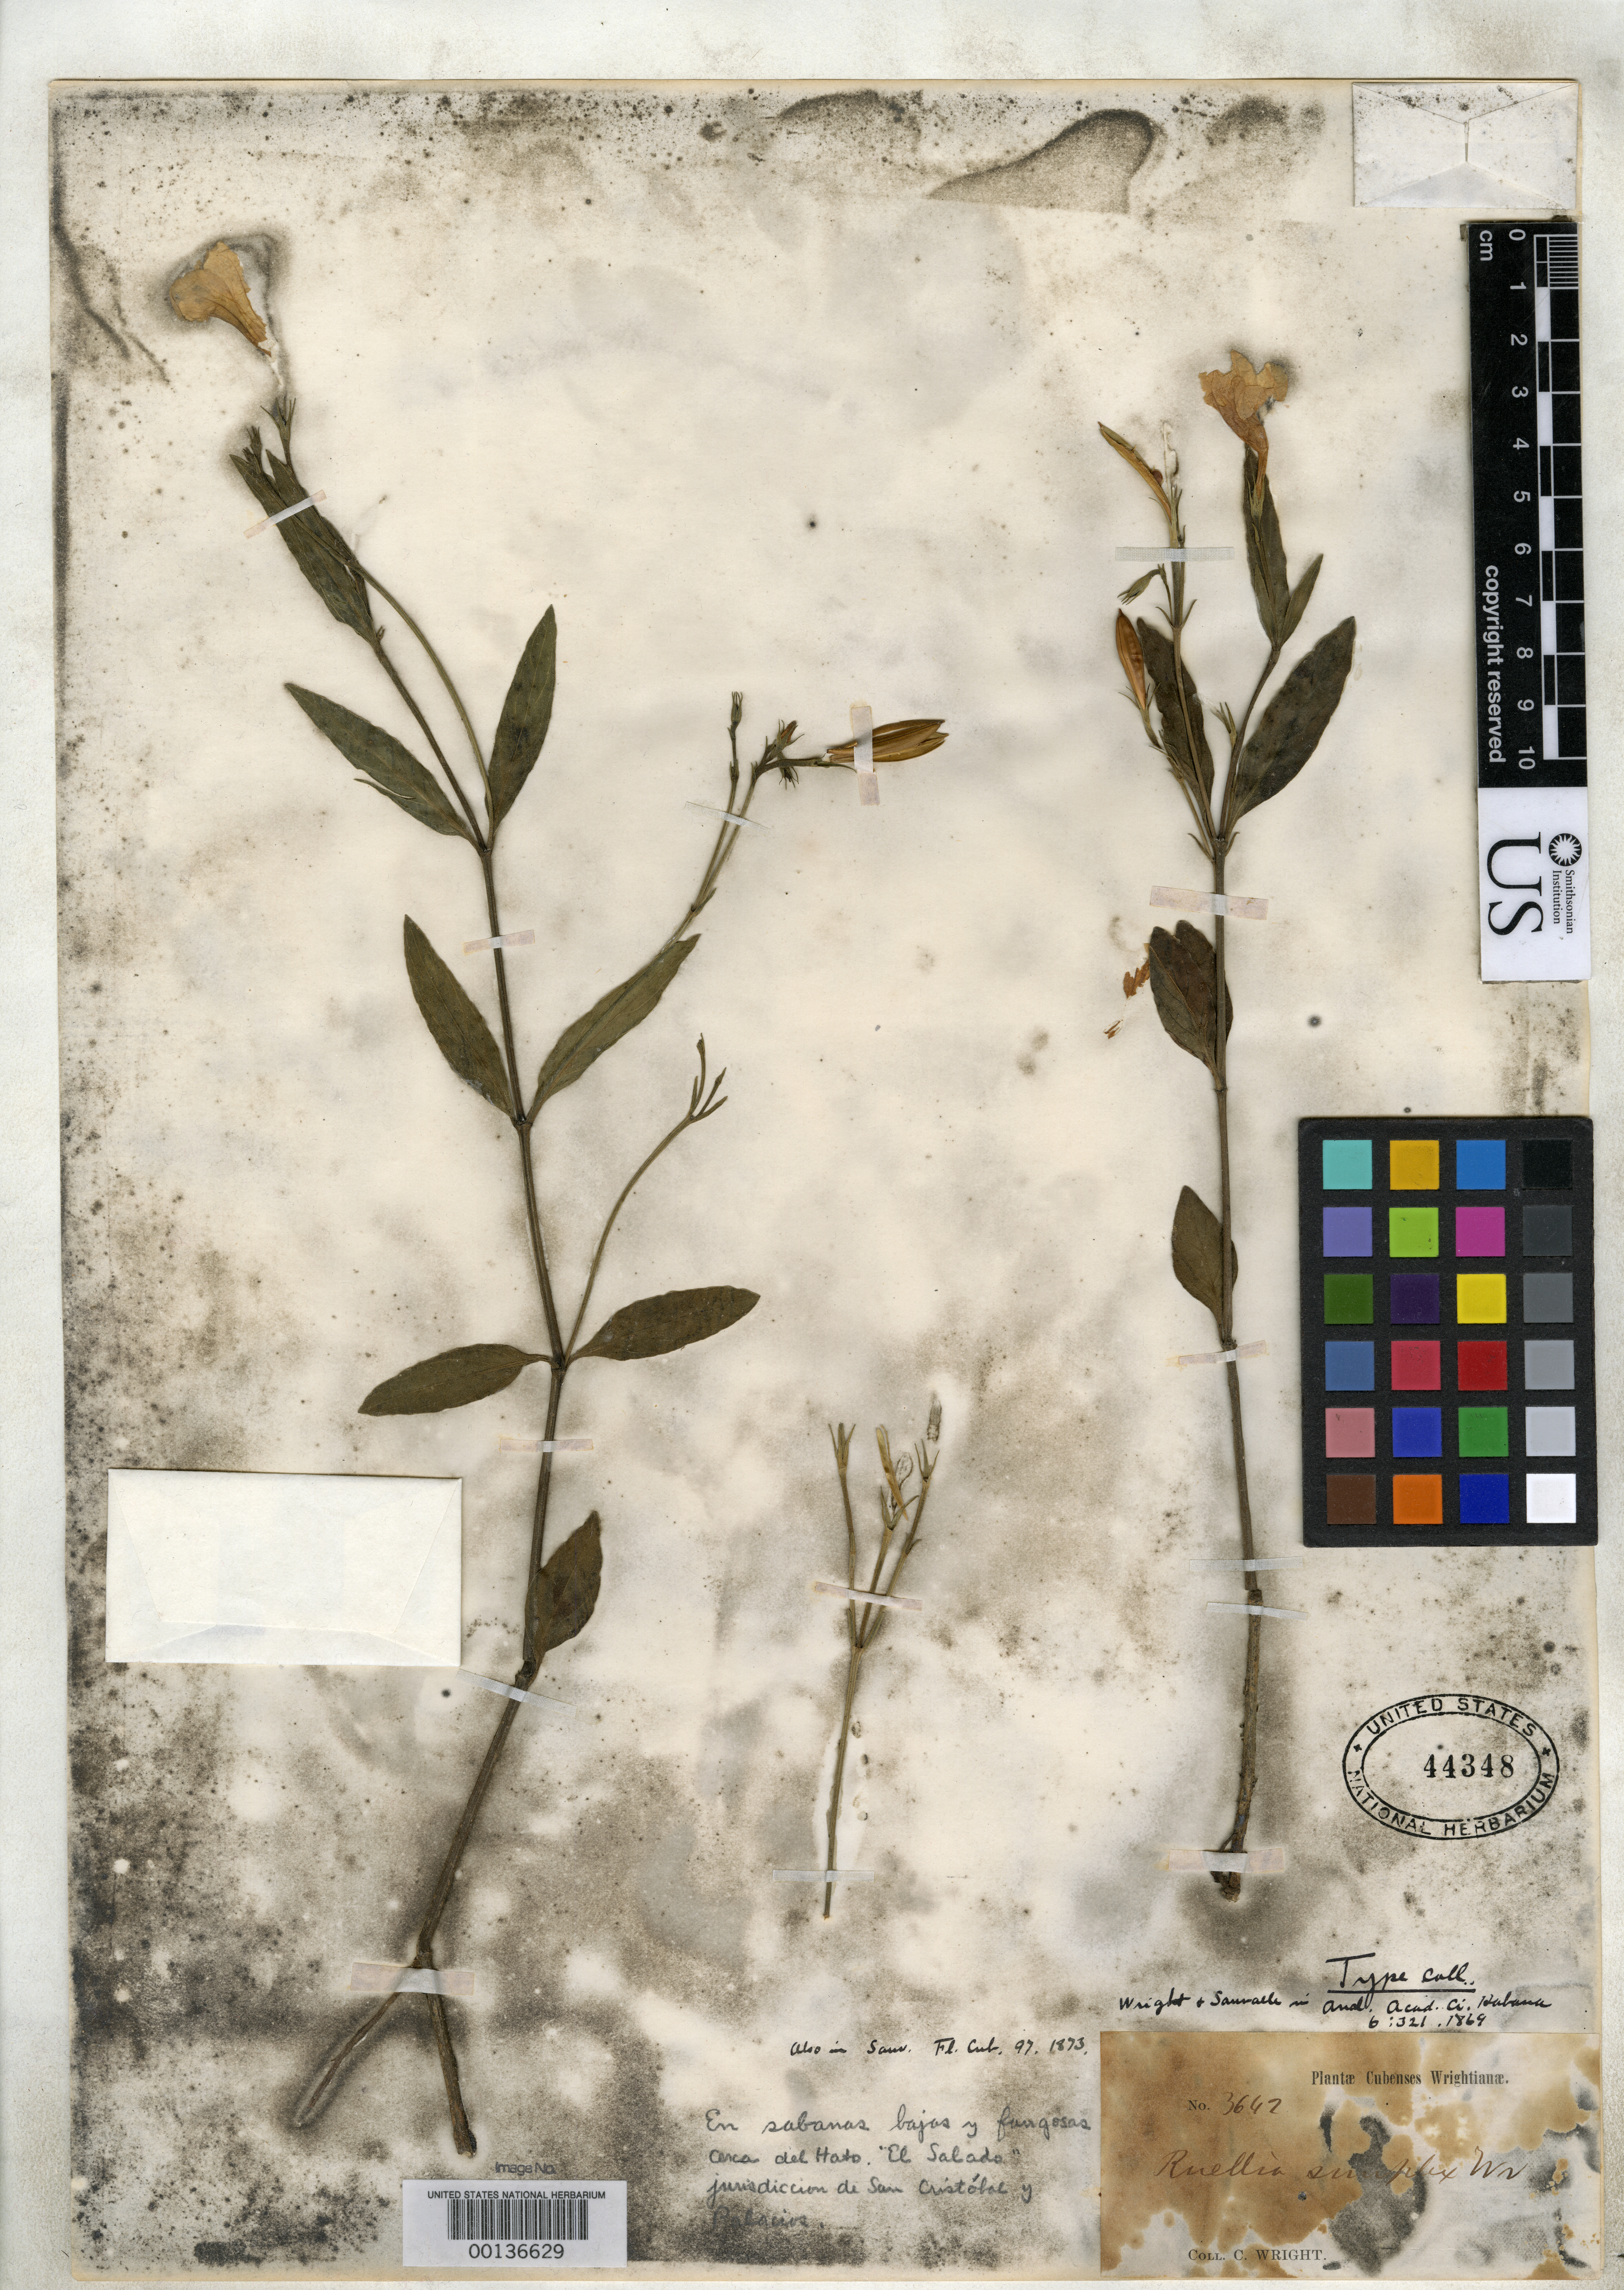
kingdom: Plantae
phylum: Tracheophyta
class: Magnoliopsida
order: Lamiales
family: Acanthaceae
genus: Ruellia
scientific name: Ruellia simplex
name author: C. Wright in Sauvalle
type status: Type Collection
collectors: C. Wright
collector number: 3642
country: Cuba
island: Greater Antilles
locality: San Cristobal y Palacios.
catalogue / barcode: US 44348